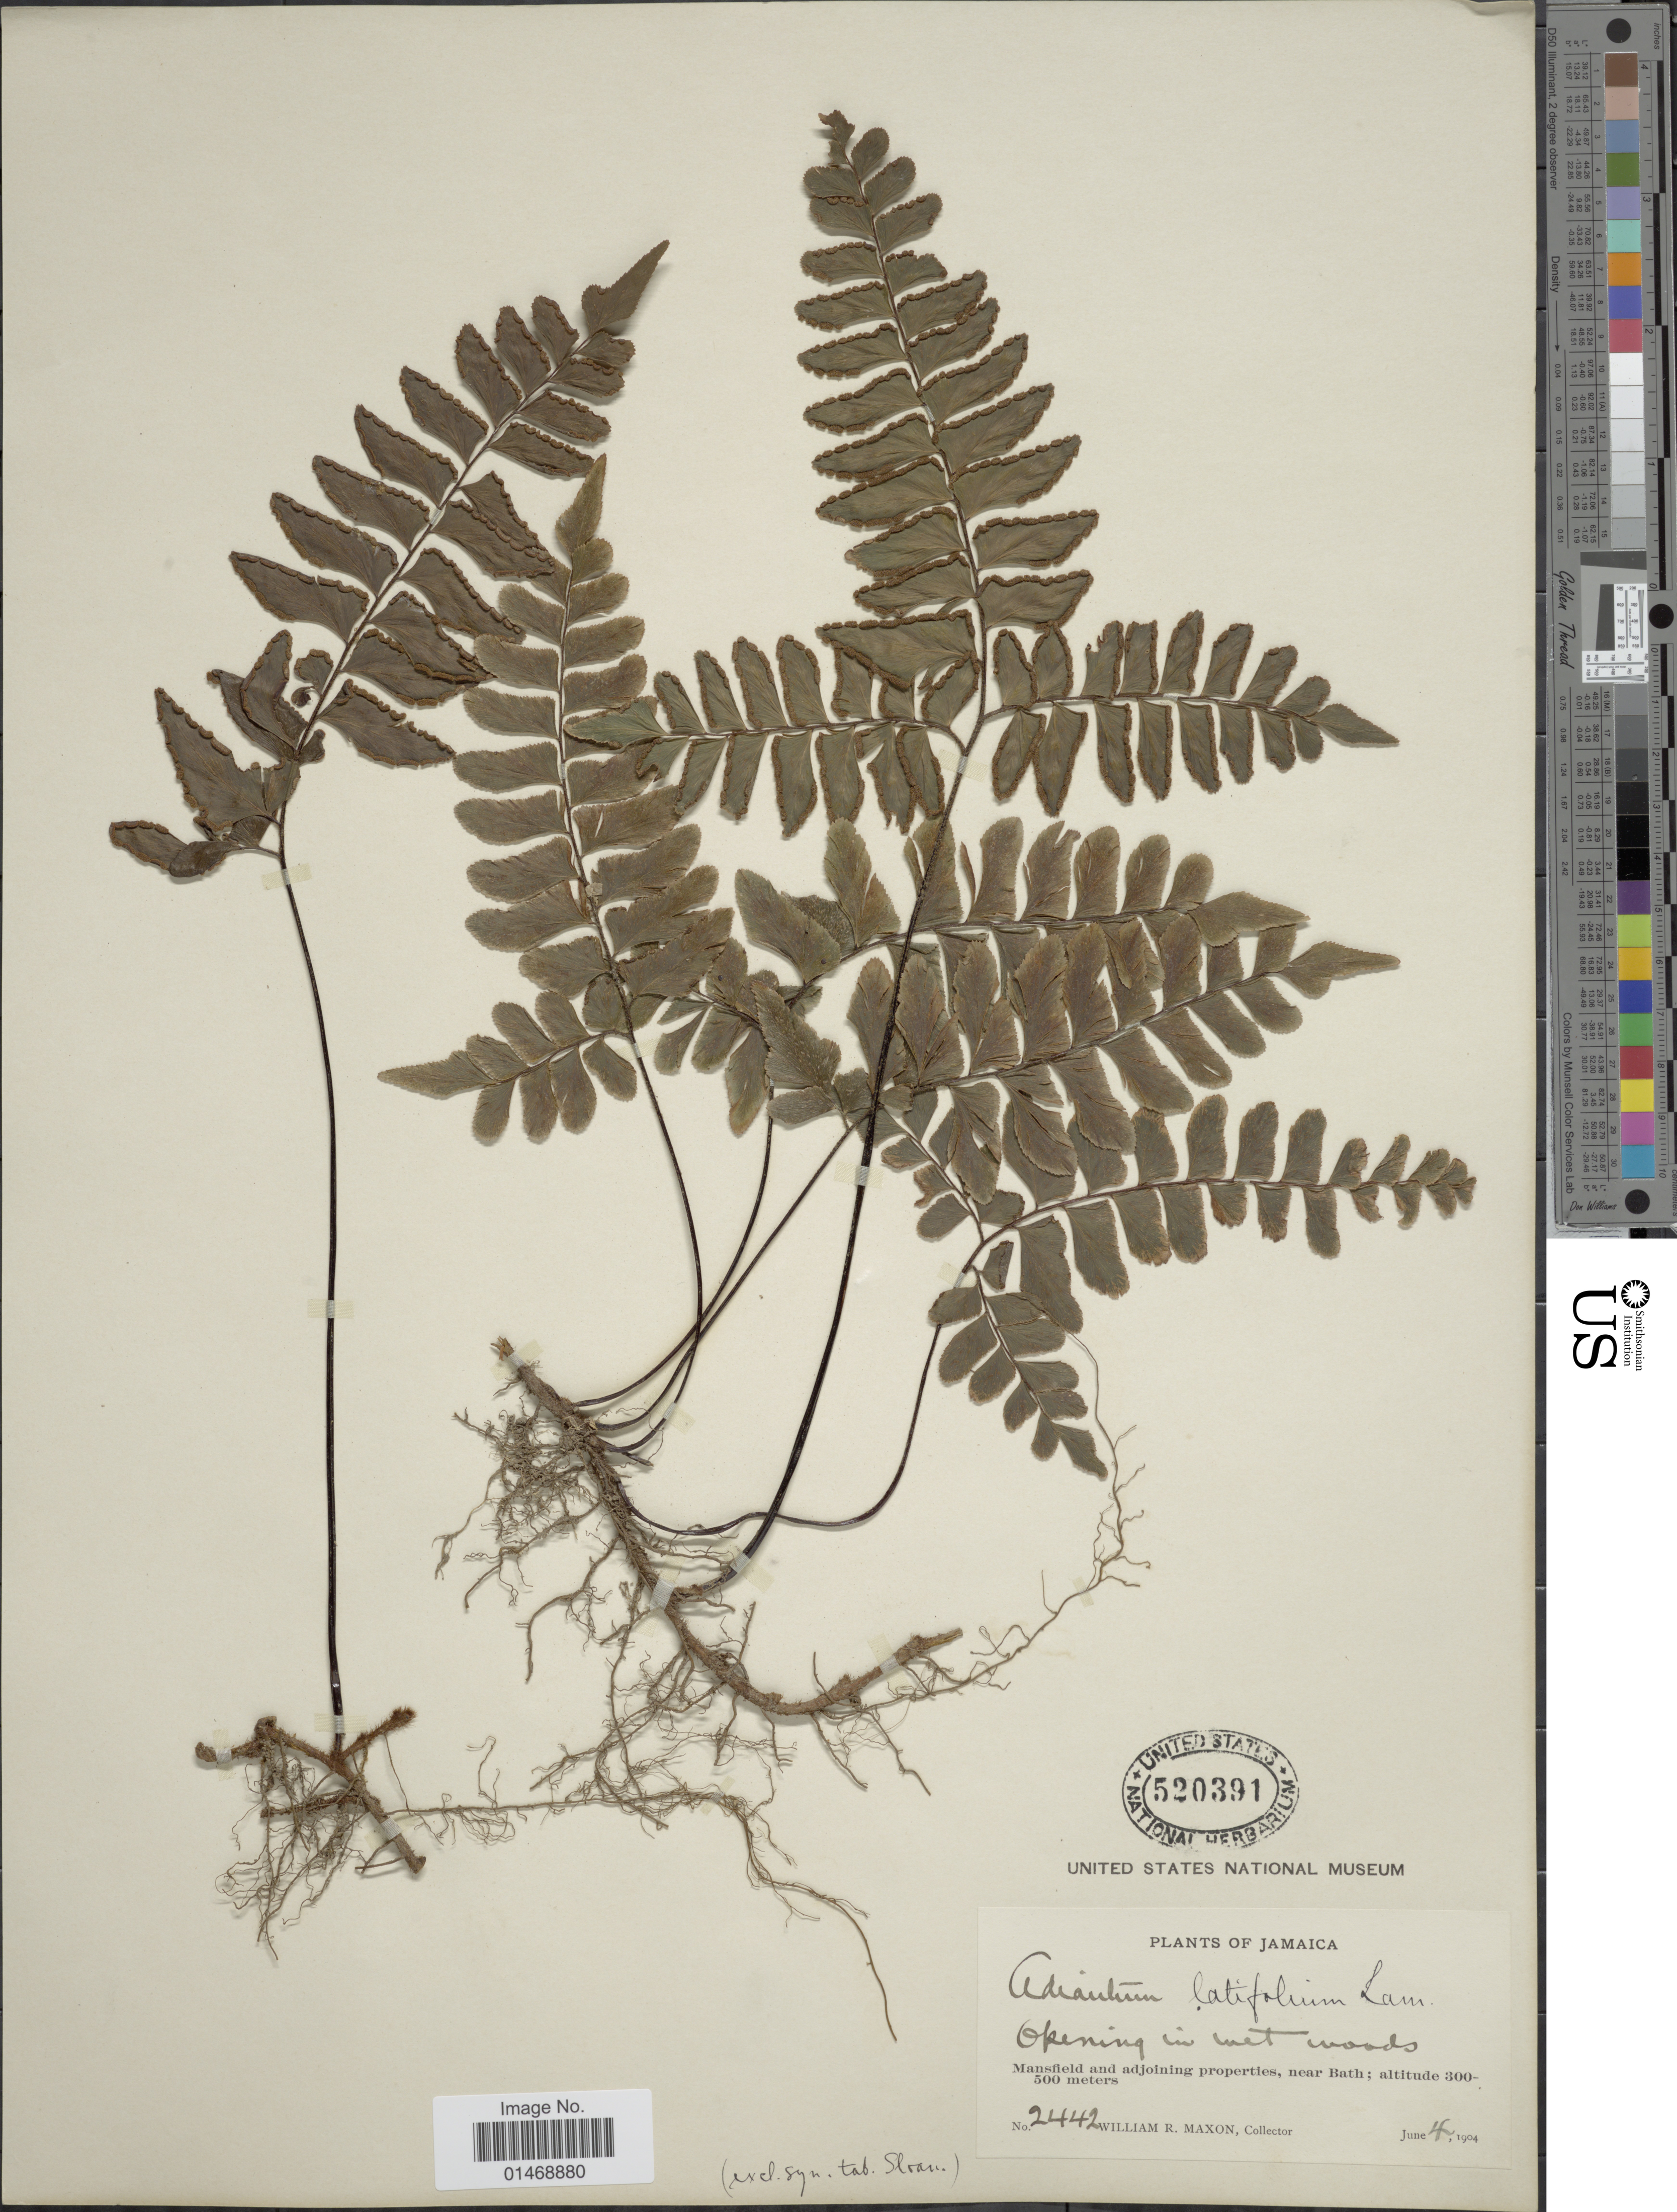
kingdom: Plantae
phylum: Tracheophyta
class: Polypodiopsida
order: Polypodiales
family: Pteridaceae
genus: Adiantum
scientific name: Adiantum latifolium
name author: Lam.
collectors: W. R. Maxon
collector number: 2442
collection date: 1904-06-04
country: Jamaica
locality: Mansfield and adjoining properties, near Bath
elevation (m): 300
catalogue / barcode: US 520391